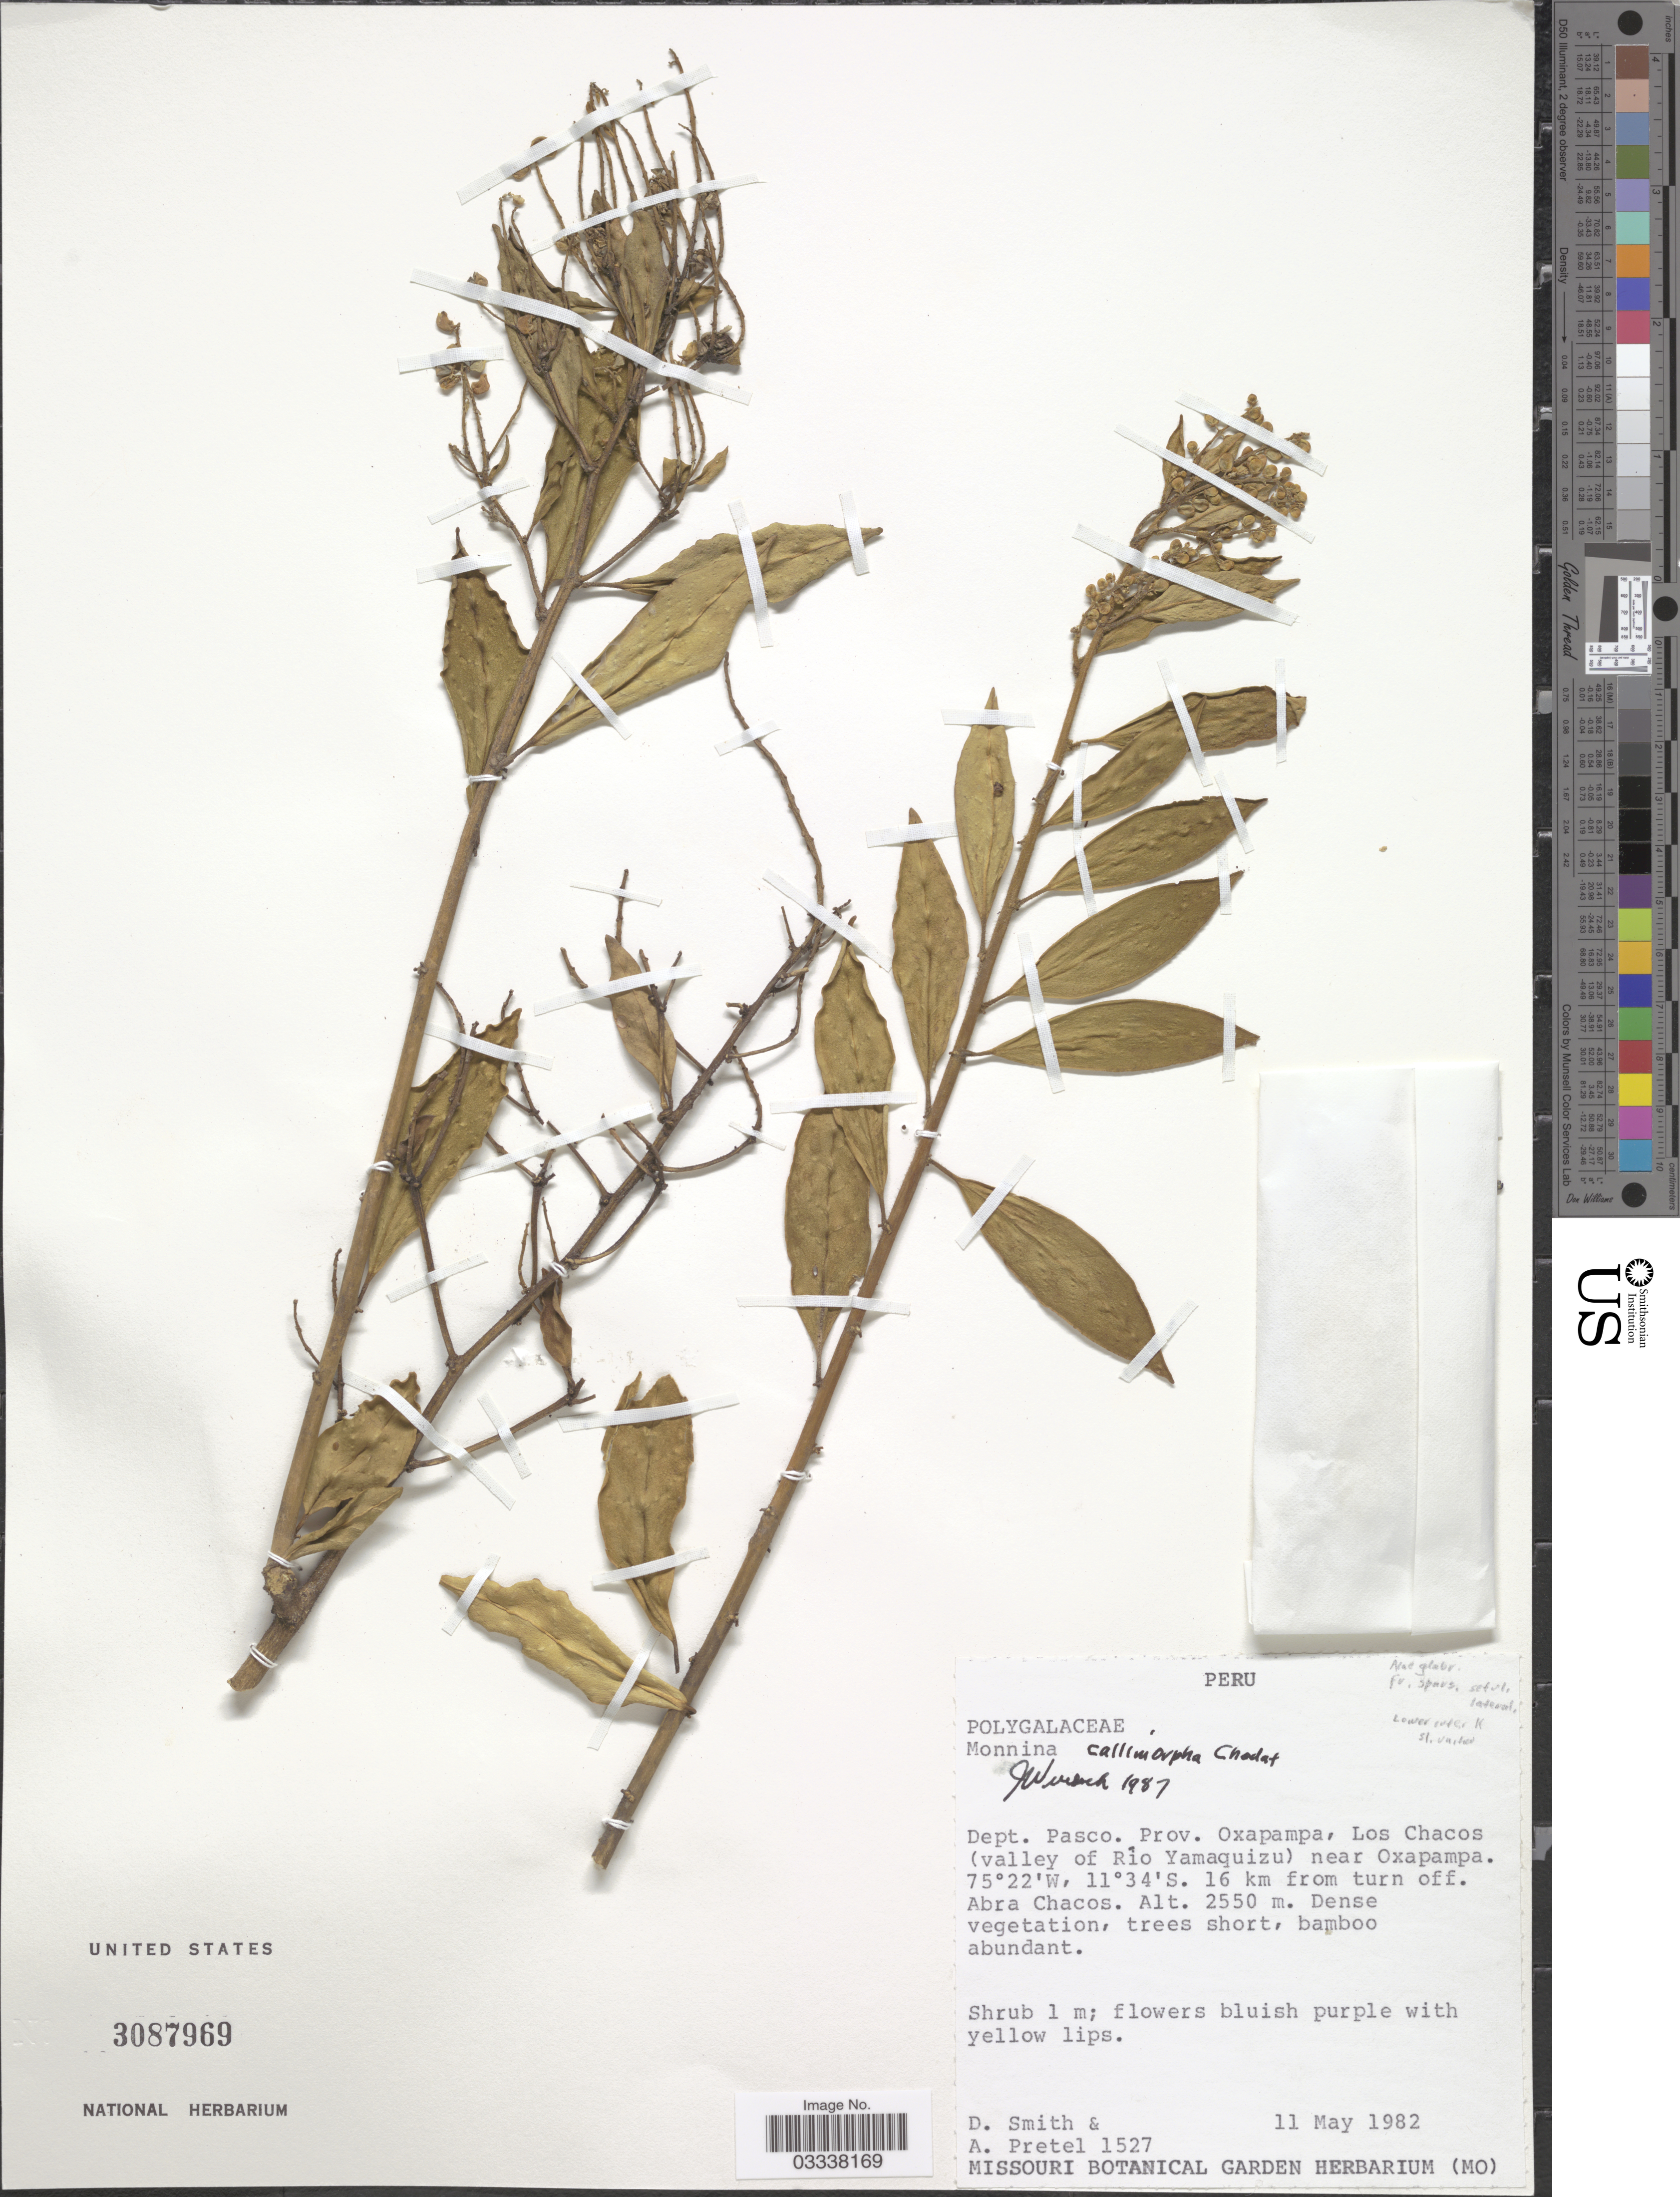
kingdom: Plantae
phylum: Tracheophyta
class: Magnoliopsida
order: Fabales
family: Polygalaceae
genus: Monnina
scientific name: Monnina callimorpha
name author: Chodat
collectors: D. Smith & A. Pretel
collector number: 1527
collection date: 1982-05-11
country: Peru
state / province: Pasco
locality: Dept. Pasco. Prov. Oxapampa, Los Chacos (valley of Río Yamaquizu) near Oxapampa. 16 km from turn off Abra Chacos.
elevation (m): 2550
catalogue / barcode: US 3087969